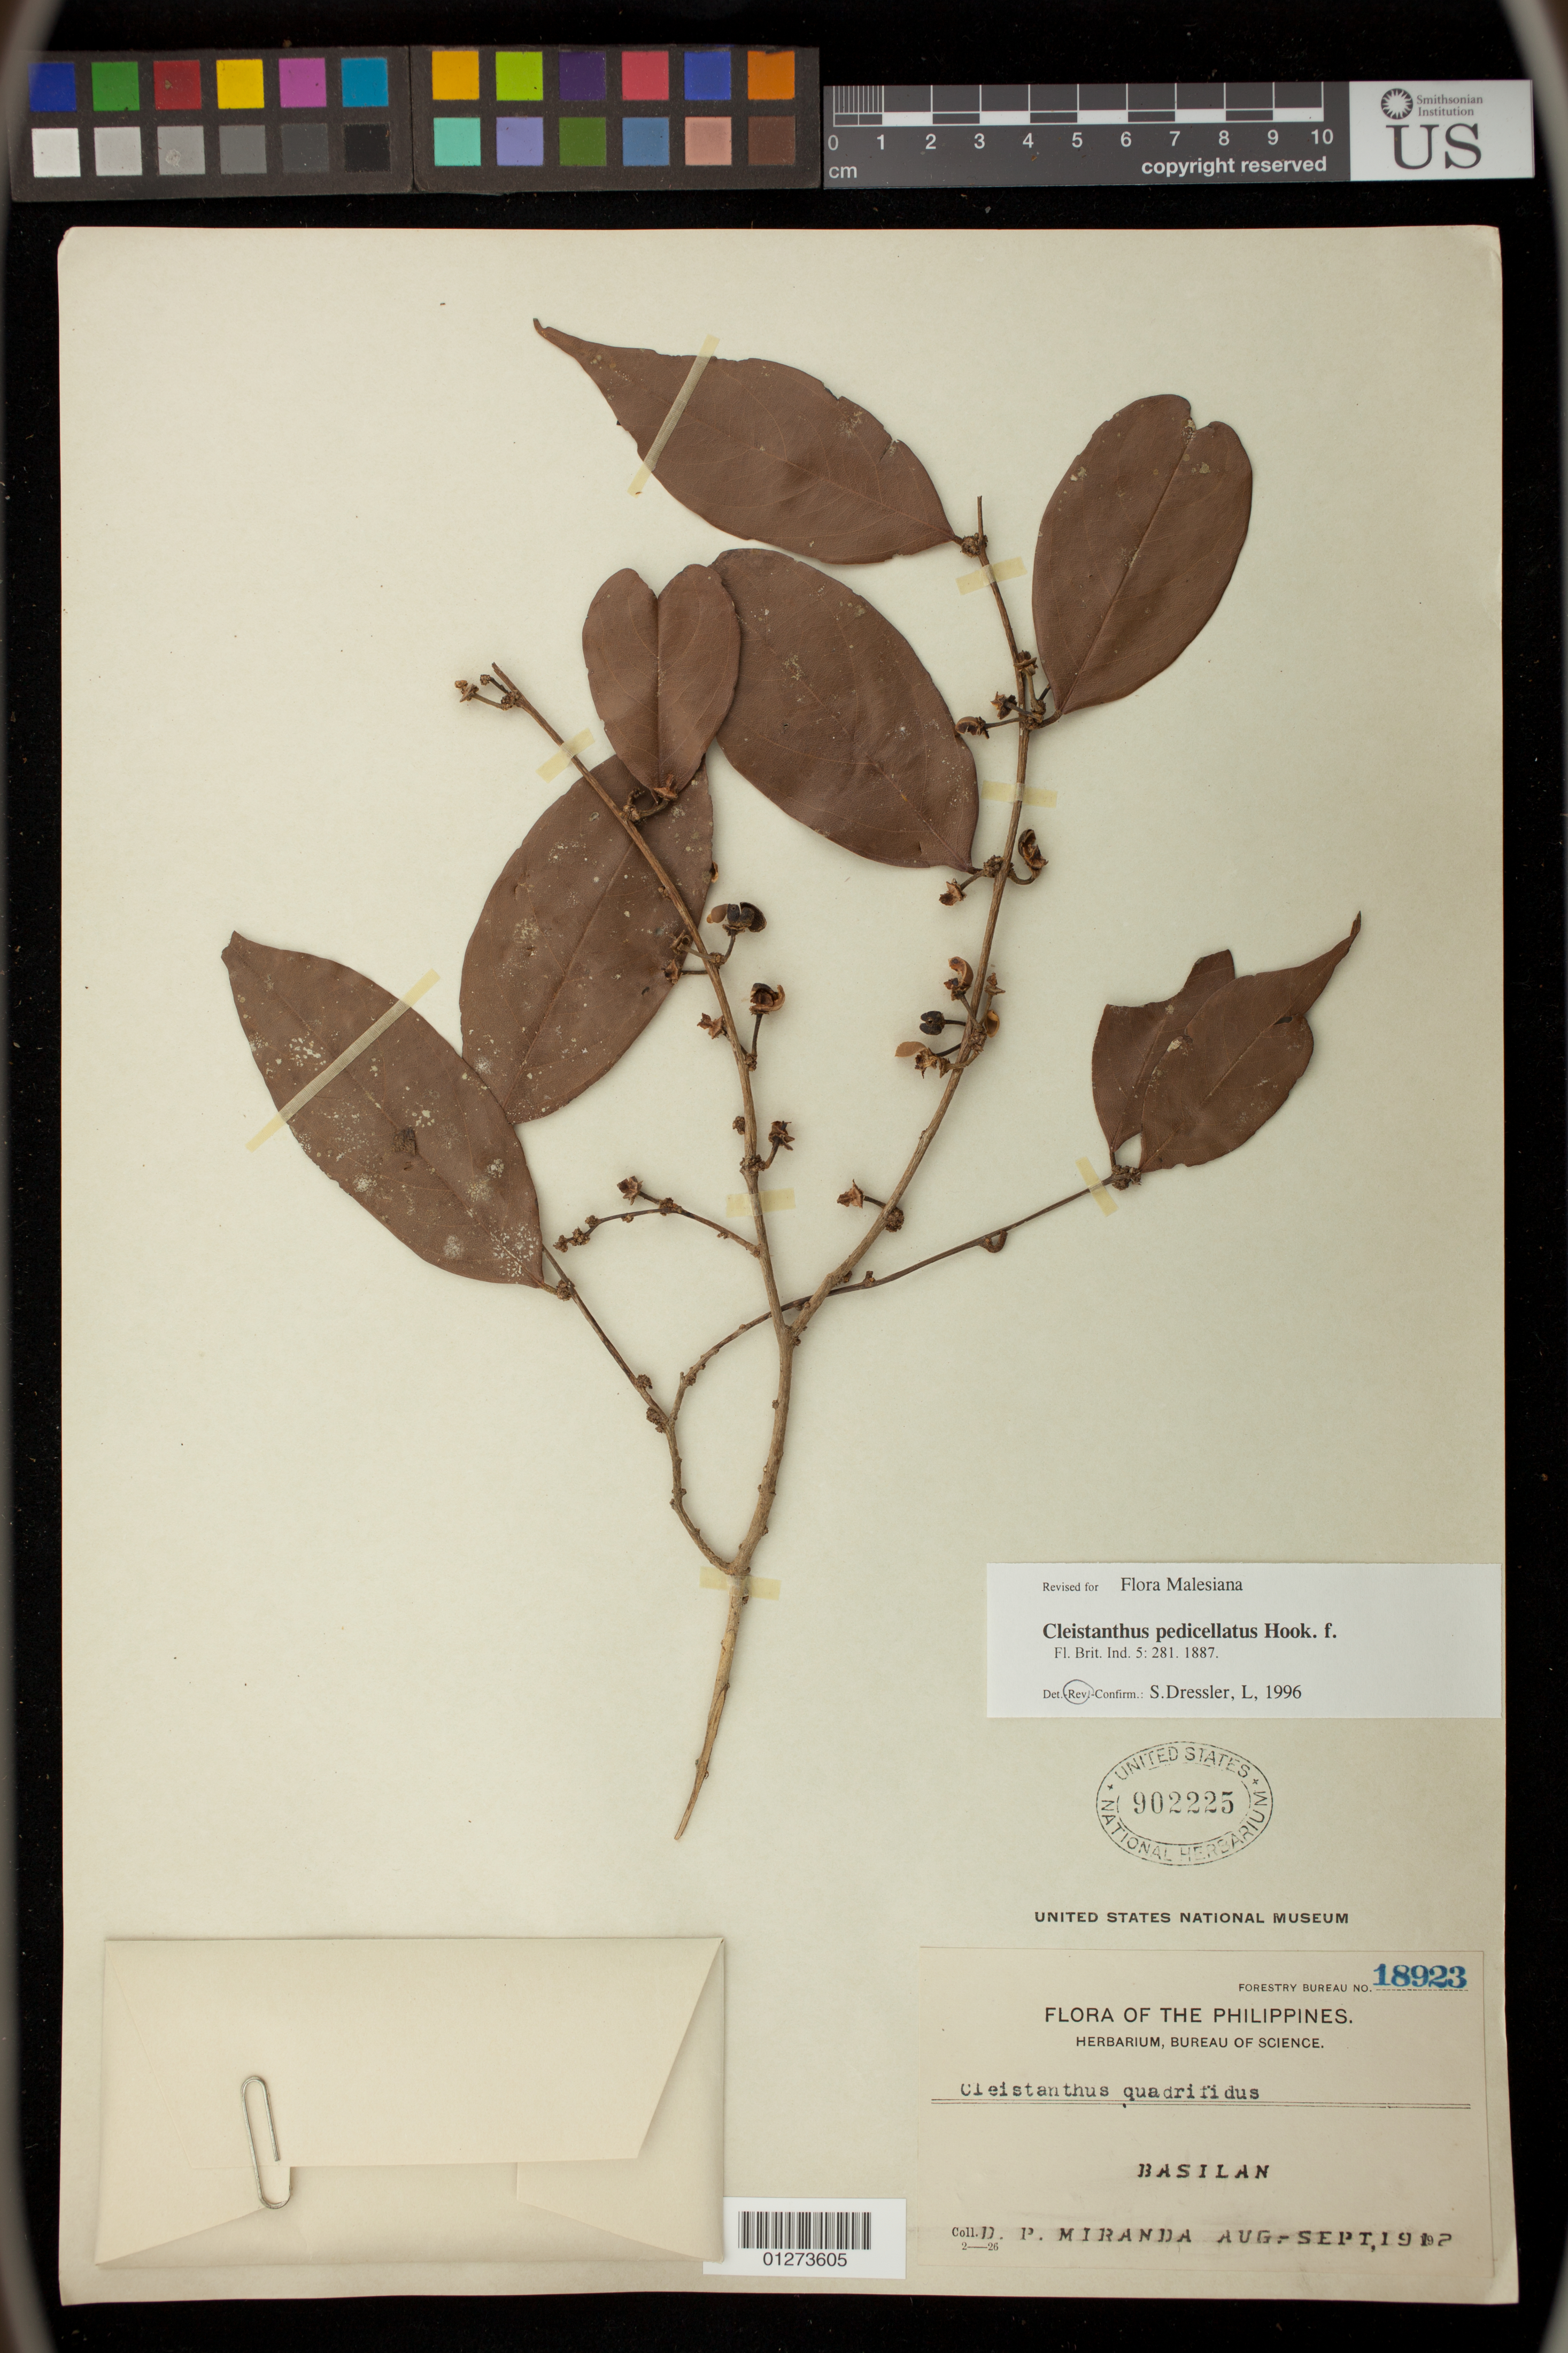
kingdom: Plantae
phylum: Tracheophyta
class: Magnoliopsida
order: Malpighiales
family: Phyllanthaceae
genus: Cleistanthus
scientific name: Cleistanthus pedicellatus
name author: Hook. f.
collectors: D. P. Miranda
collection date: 1912-08/1912-09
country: Philippines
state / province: Muslim Mindanao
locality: Basilan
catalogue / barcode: US 902225